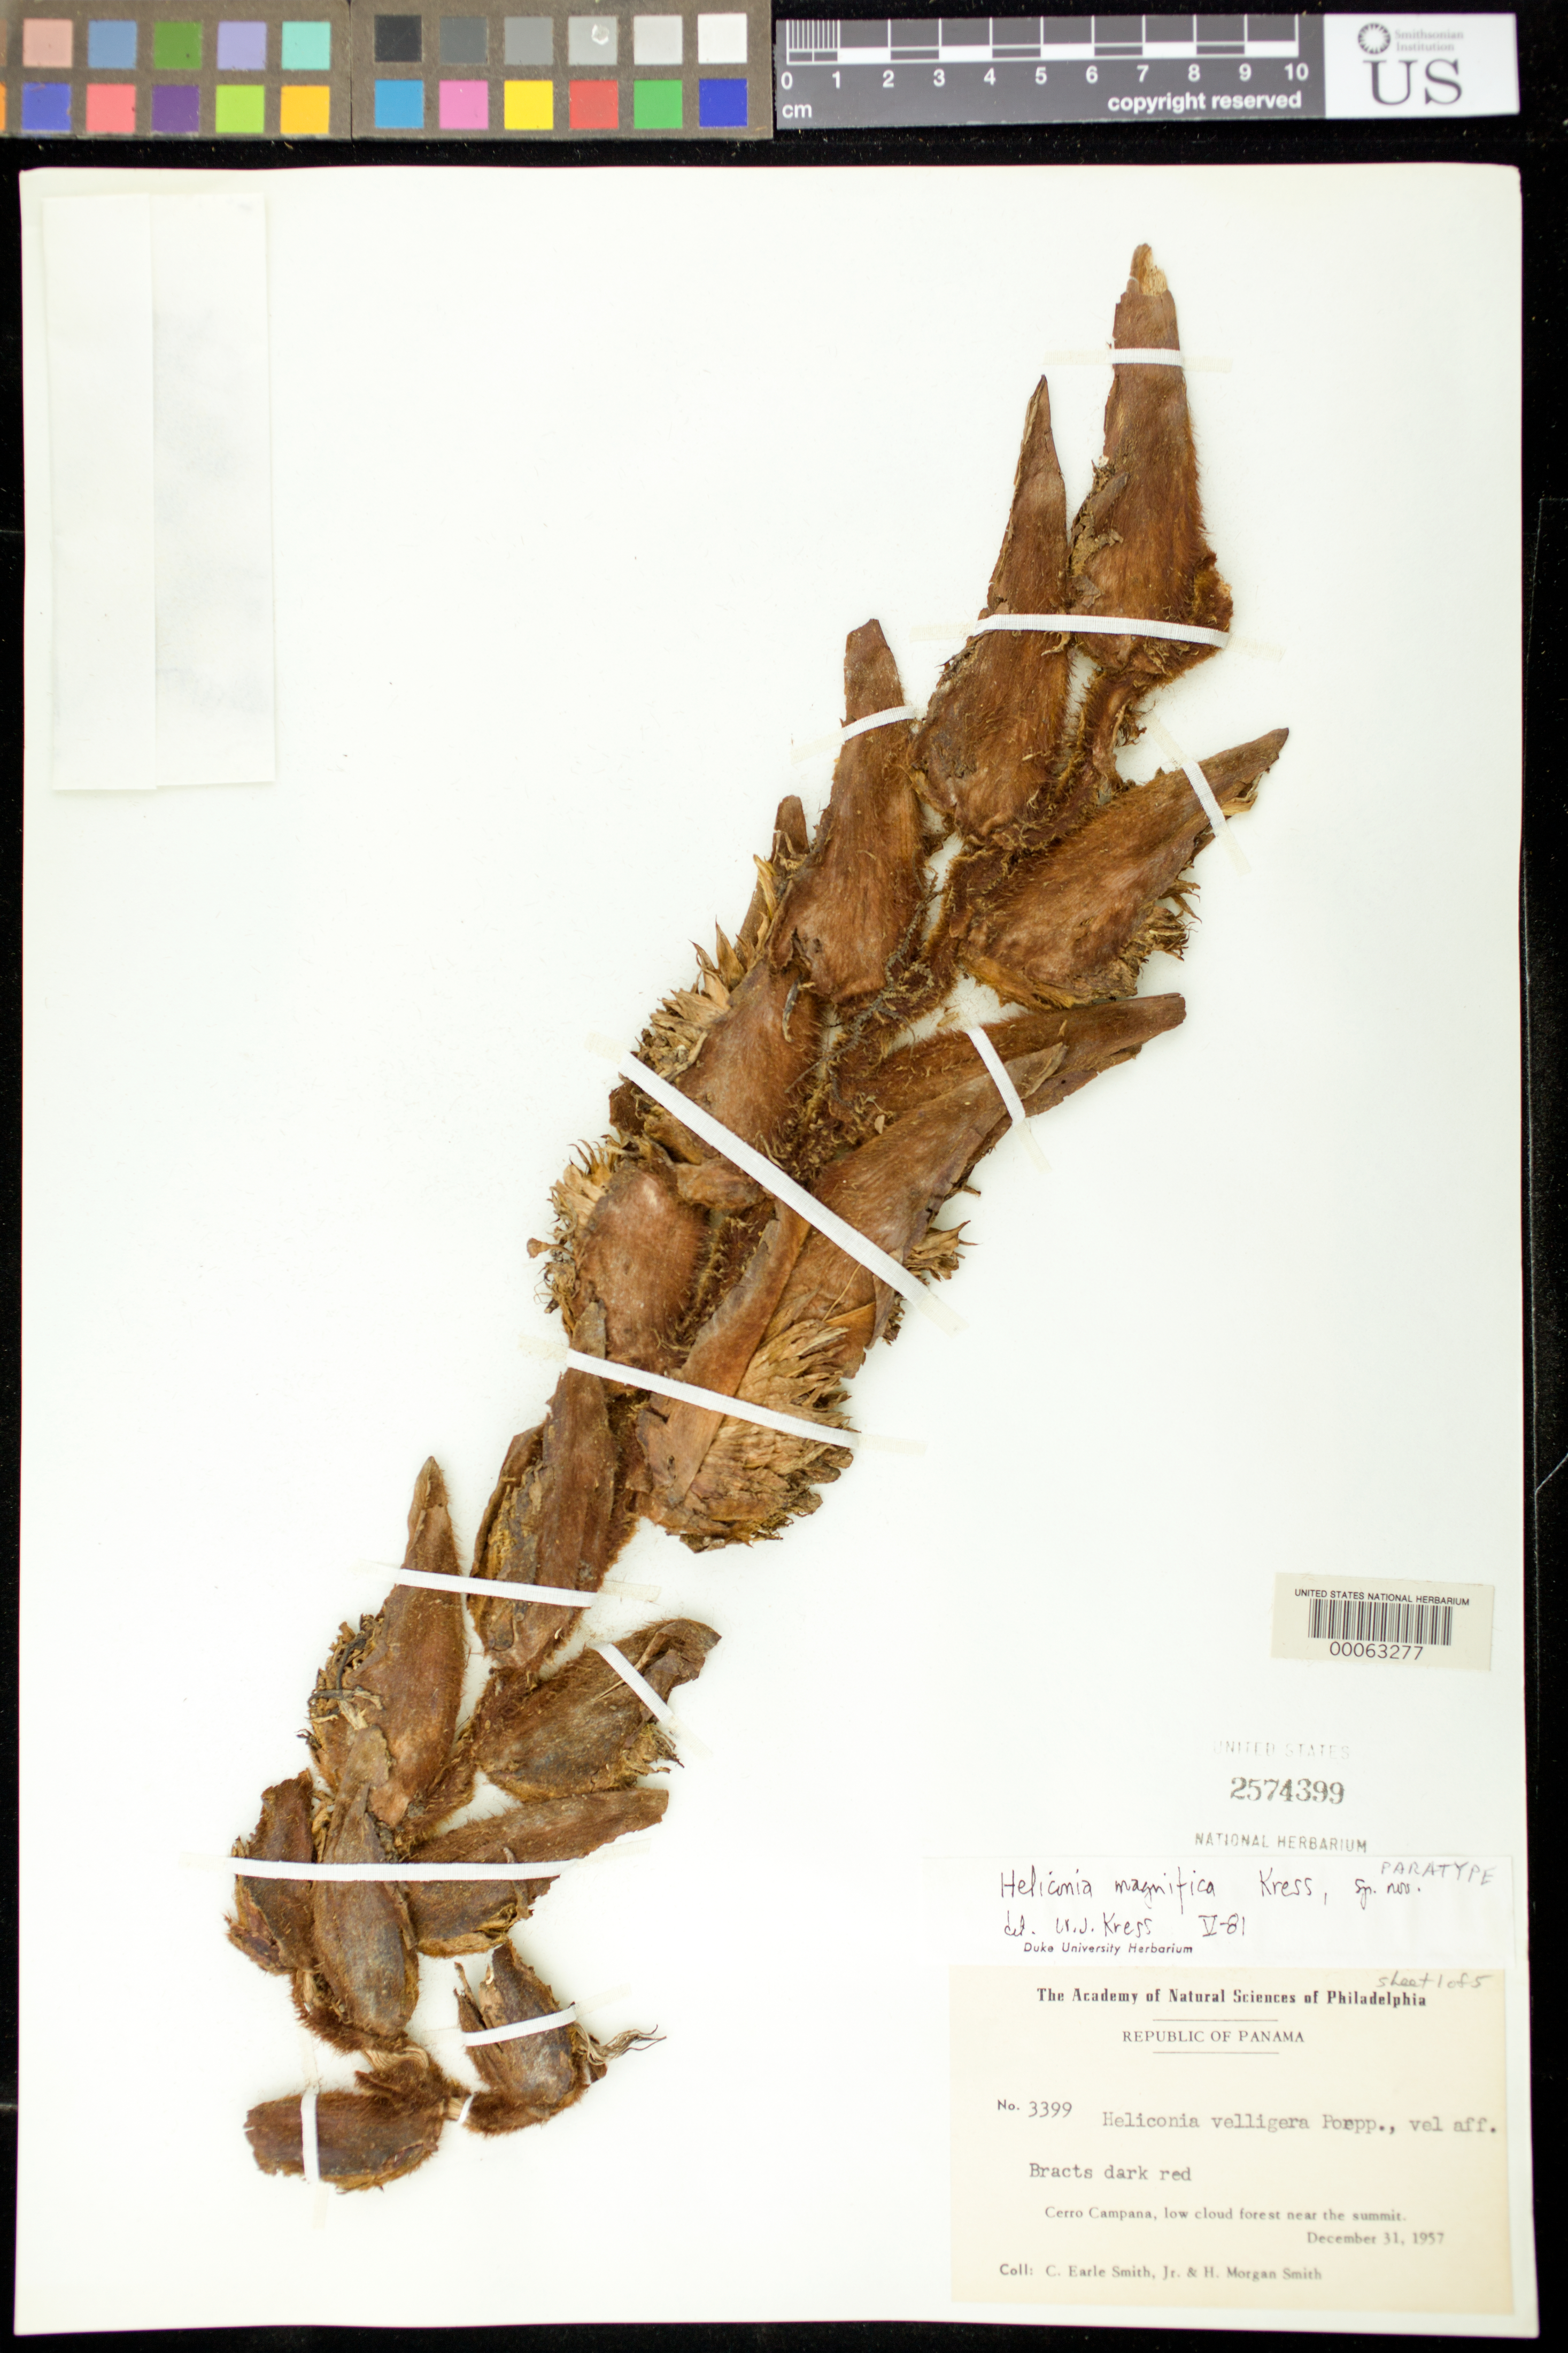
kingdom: Plantae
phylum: Tracheophyta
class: Liliopsida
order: Zingiberales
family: Heliconiaceae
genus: Heliconia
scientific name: Heliconia magnifica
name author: W.J. Kress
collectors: C. E. Smith Jr. & H. M. Smith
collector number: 3399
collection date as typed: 31 Dec 1957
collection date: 1957-12-31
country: Panama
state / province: Panamá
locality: Cerro Campana, low cloud forest near summit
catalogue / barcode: US 2574399